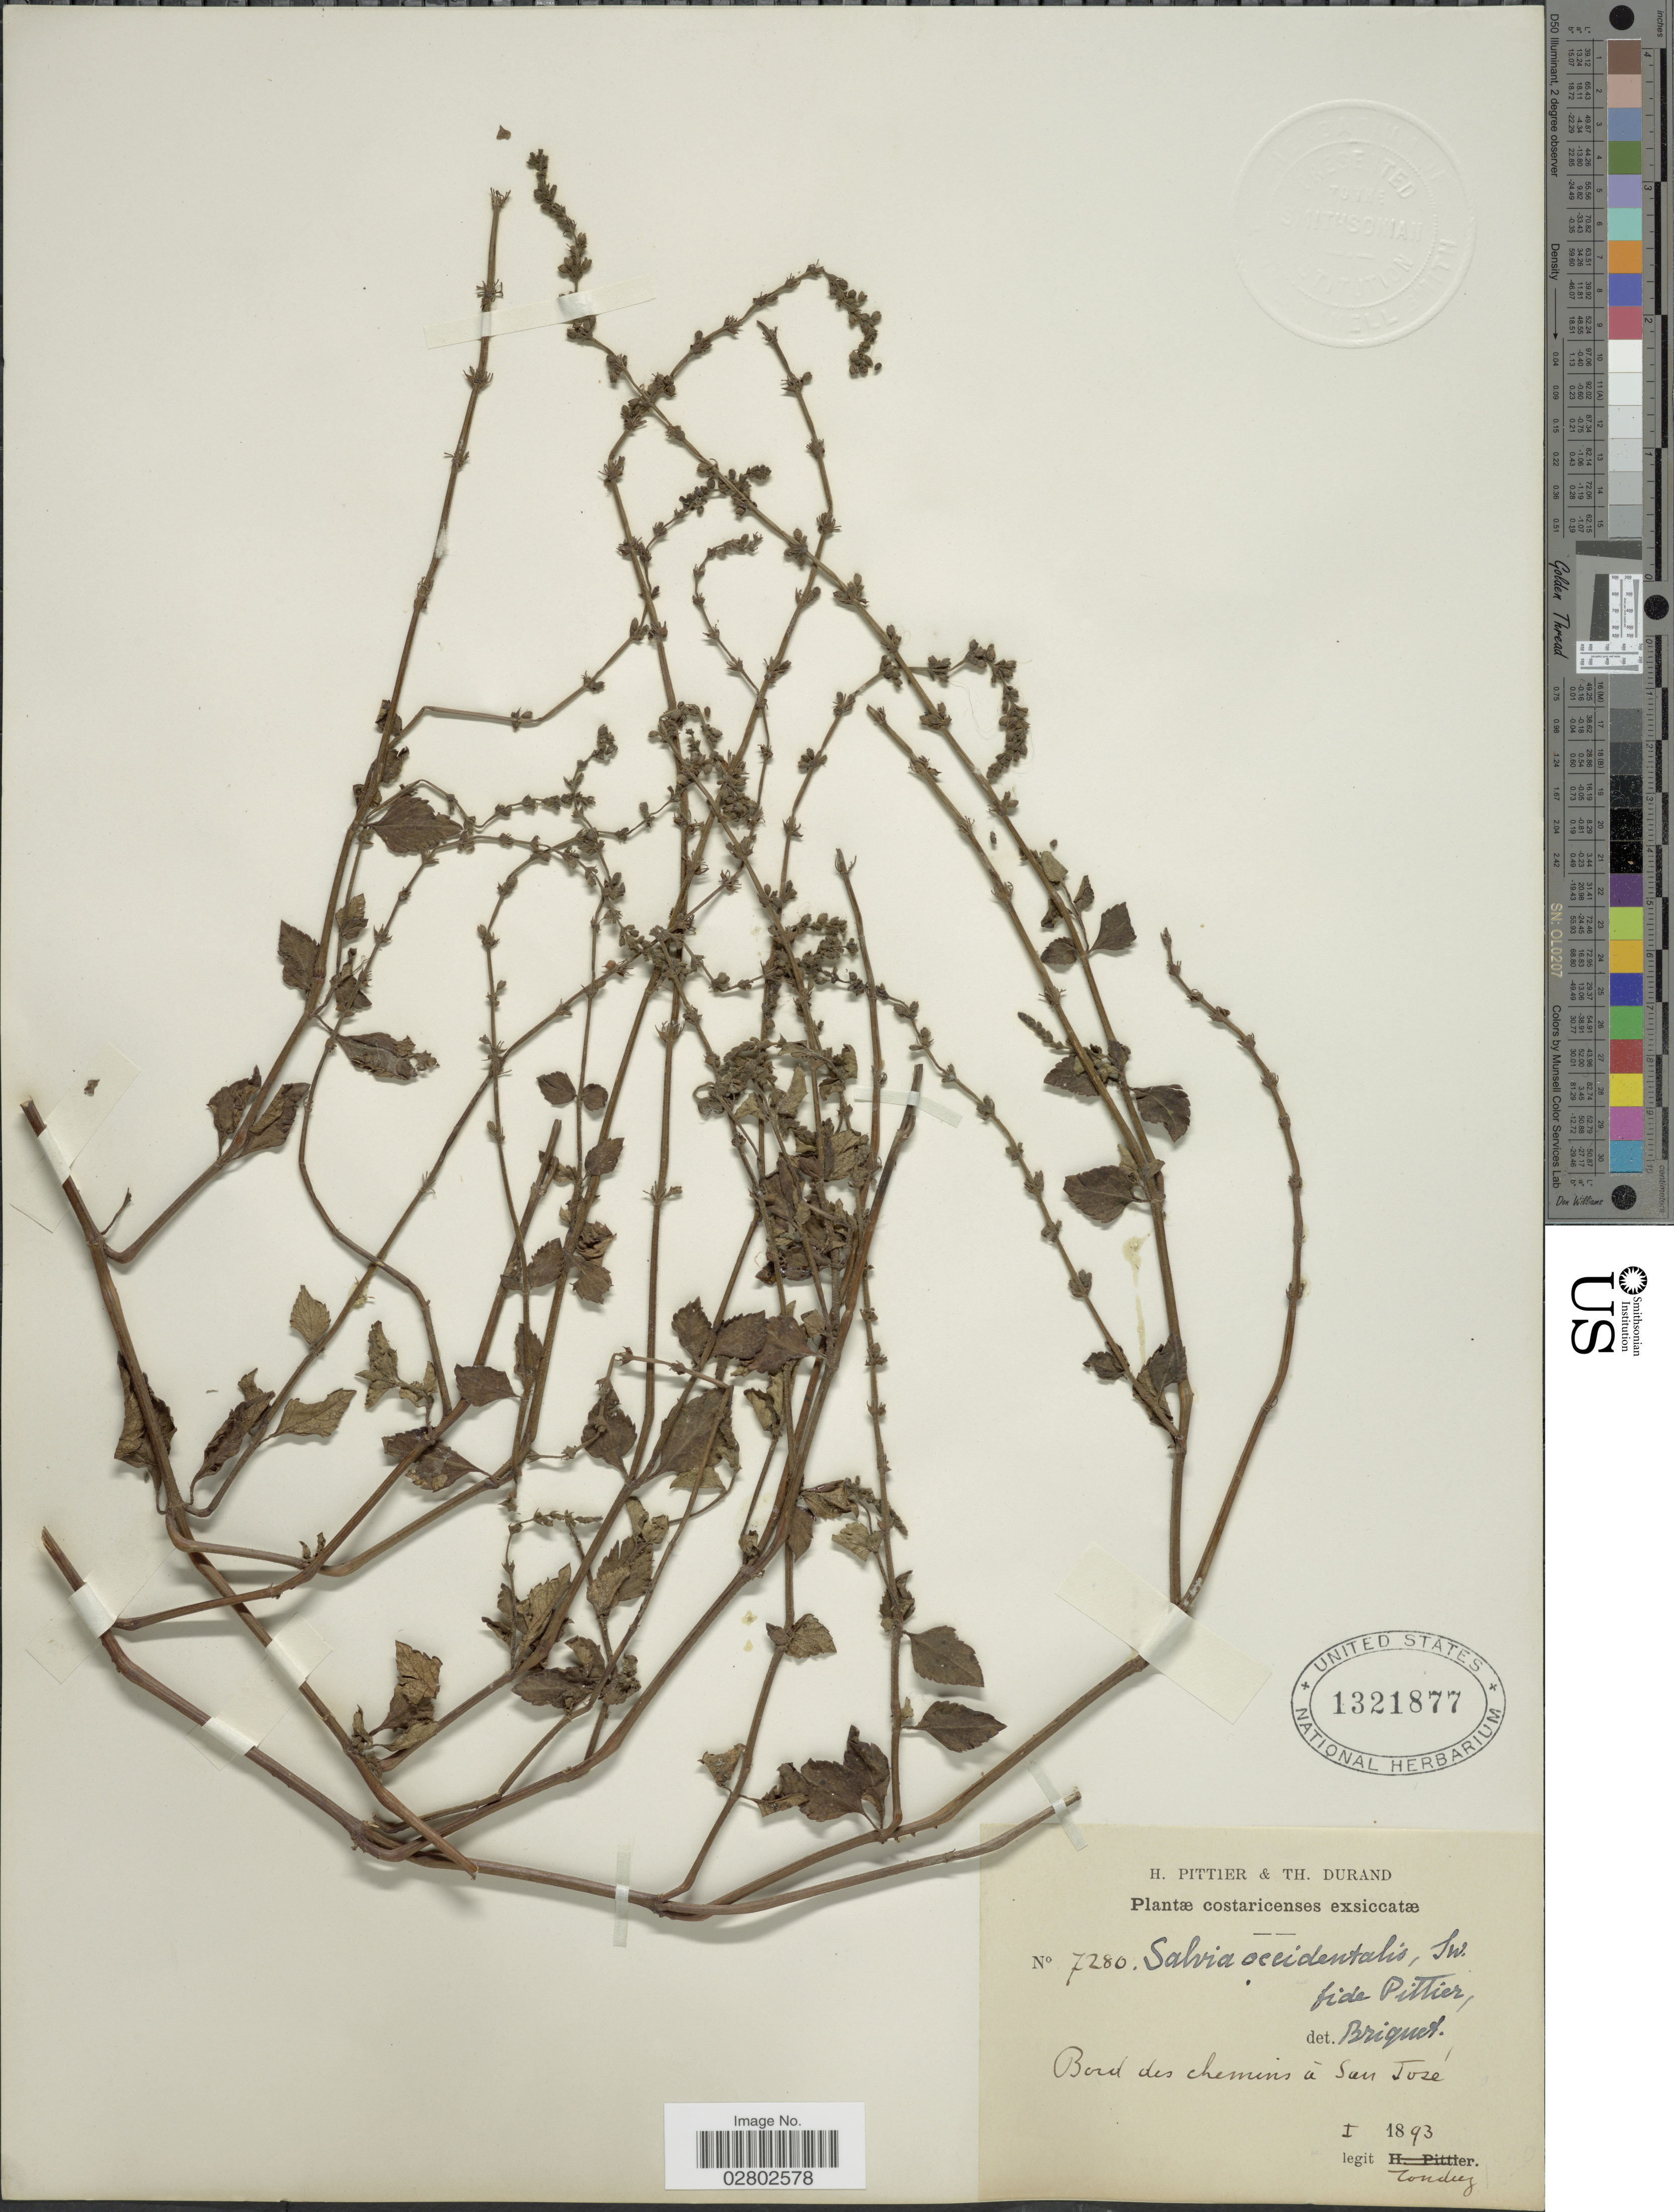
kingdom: Plantae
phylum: Tracheophyta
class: Magnoliopsida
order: Lamiales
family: Lamiaceae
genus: Salvia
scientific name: Salvia occidentalis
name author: Sw.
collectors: Tonduz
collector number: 7280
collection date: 1893-01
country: Costa Rica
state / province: San José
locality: Bords des chemins à San José.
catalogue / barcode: US 1321877